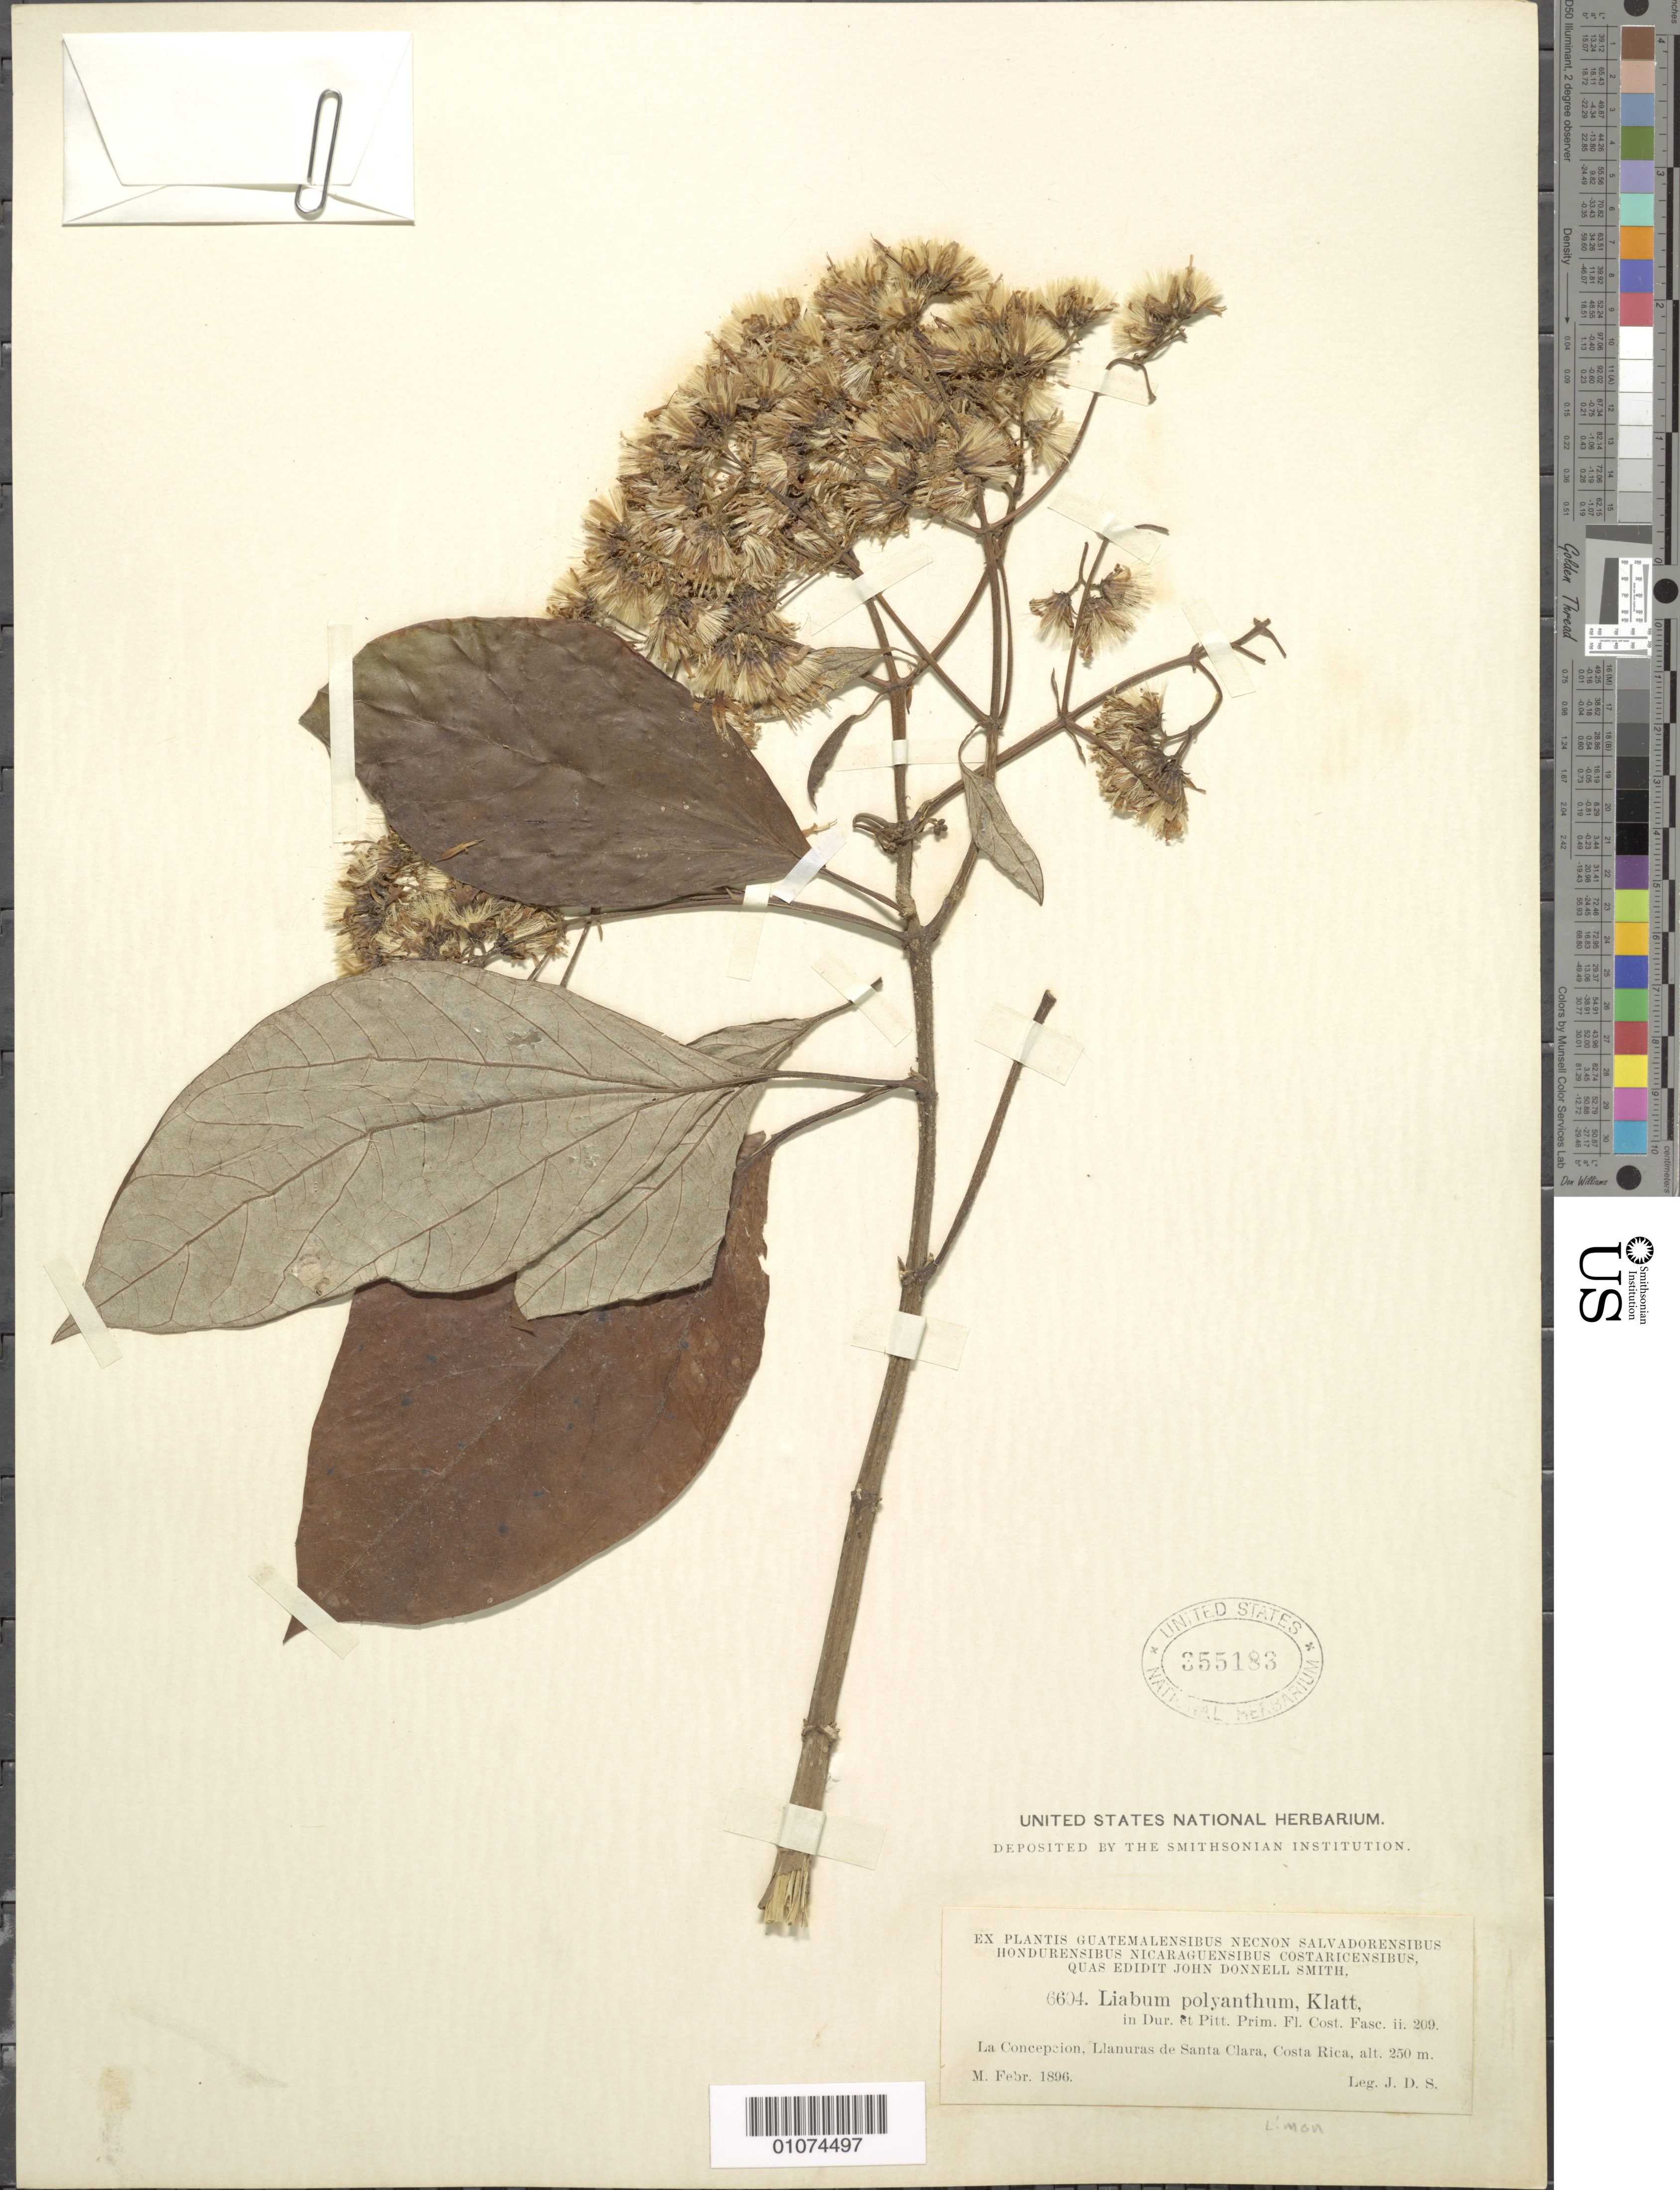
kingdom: Plantae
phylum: Tracheophyta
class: Magnoliopsida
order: Asterales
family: Asteraceae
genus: Sinclairia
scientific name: Sinclairia polyantha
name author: (Klatt) Rydb.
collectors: J. D. Smith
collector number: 6604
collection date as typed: February 1896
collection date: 1896-02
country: Costa Rica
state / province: Limón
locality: La Concepcion, Llanuras de Santa Clara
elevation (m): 250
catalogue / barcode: US 355183